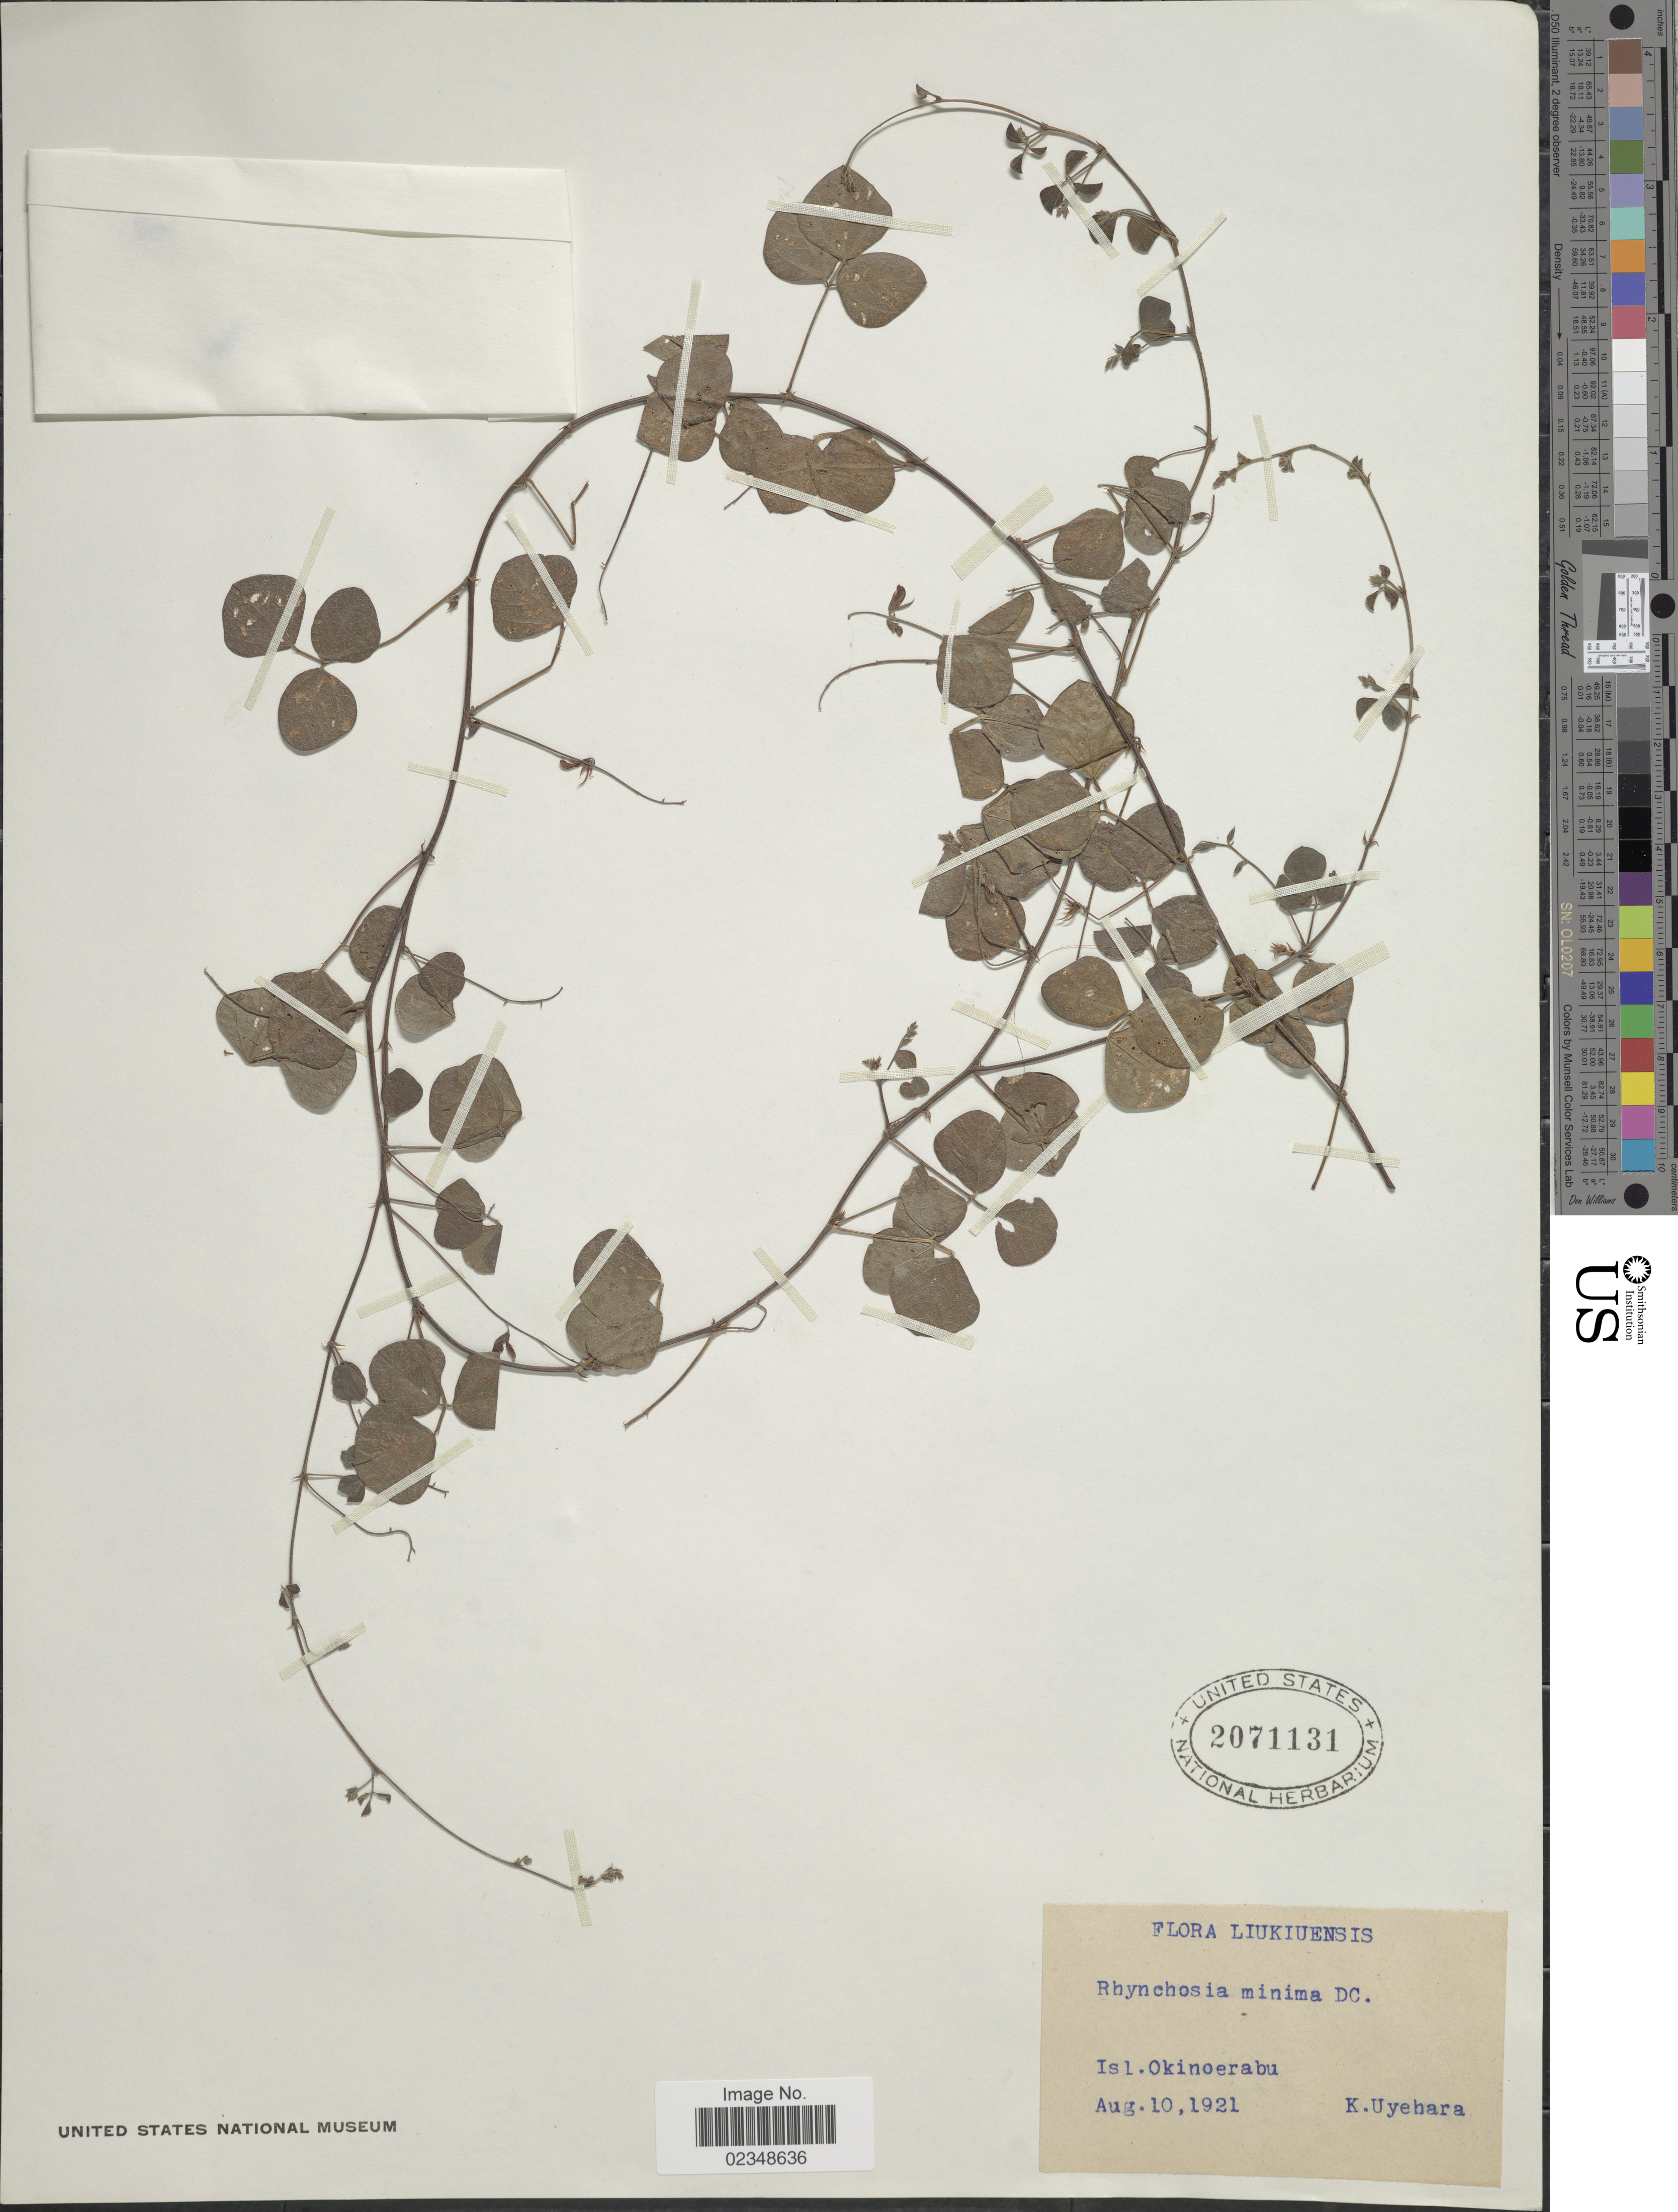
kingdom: Plantae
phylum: Tracheophyta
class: Magnoliopsida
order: Fabales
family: Fabaceae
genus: Rhynchosia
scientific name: Rhynchosia minima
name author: (L.) DC.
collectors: K. Uyehara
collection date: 1921-08-10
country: Japan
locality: Isl. Okinoerabu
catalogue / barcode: US 2071131